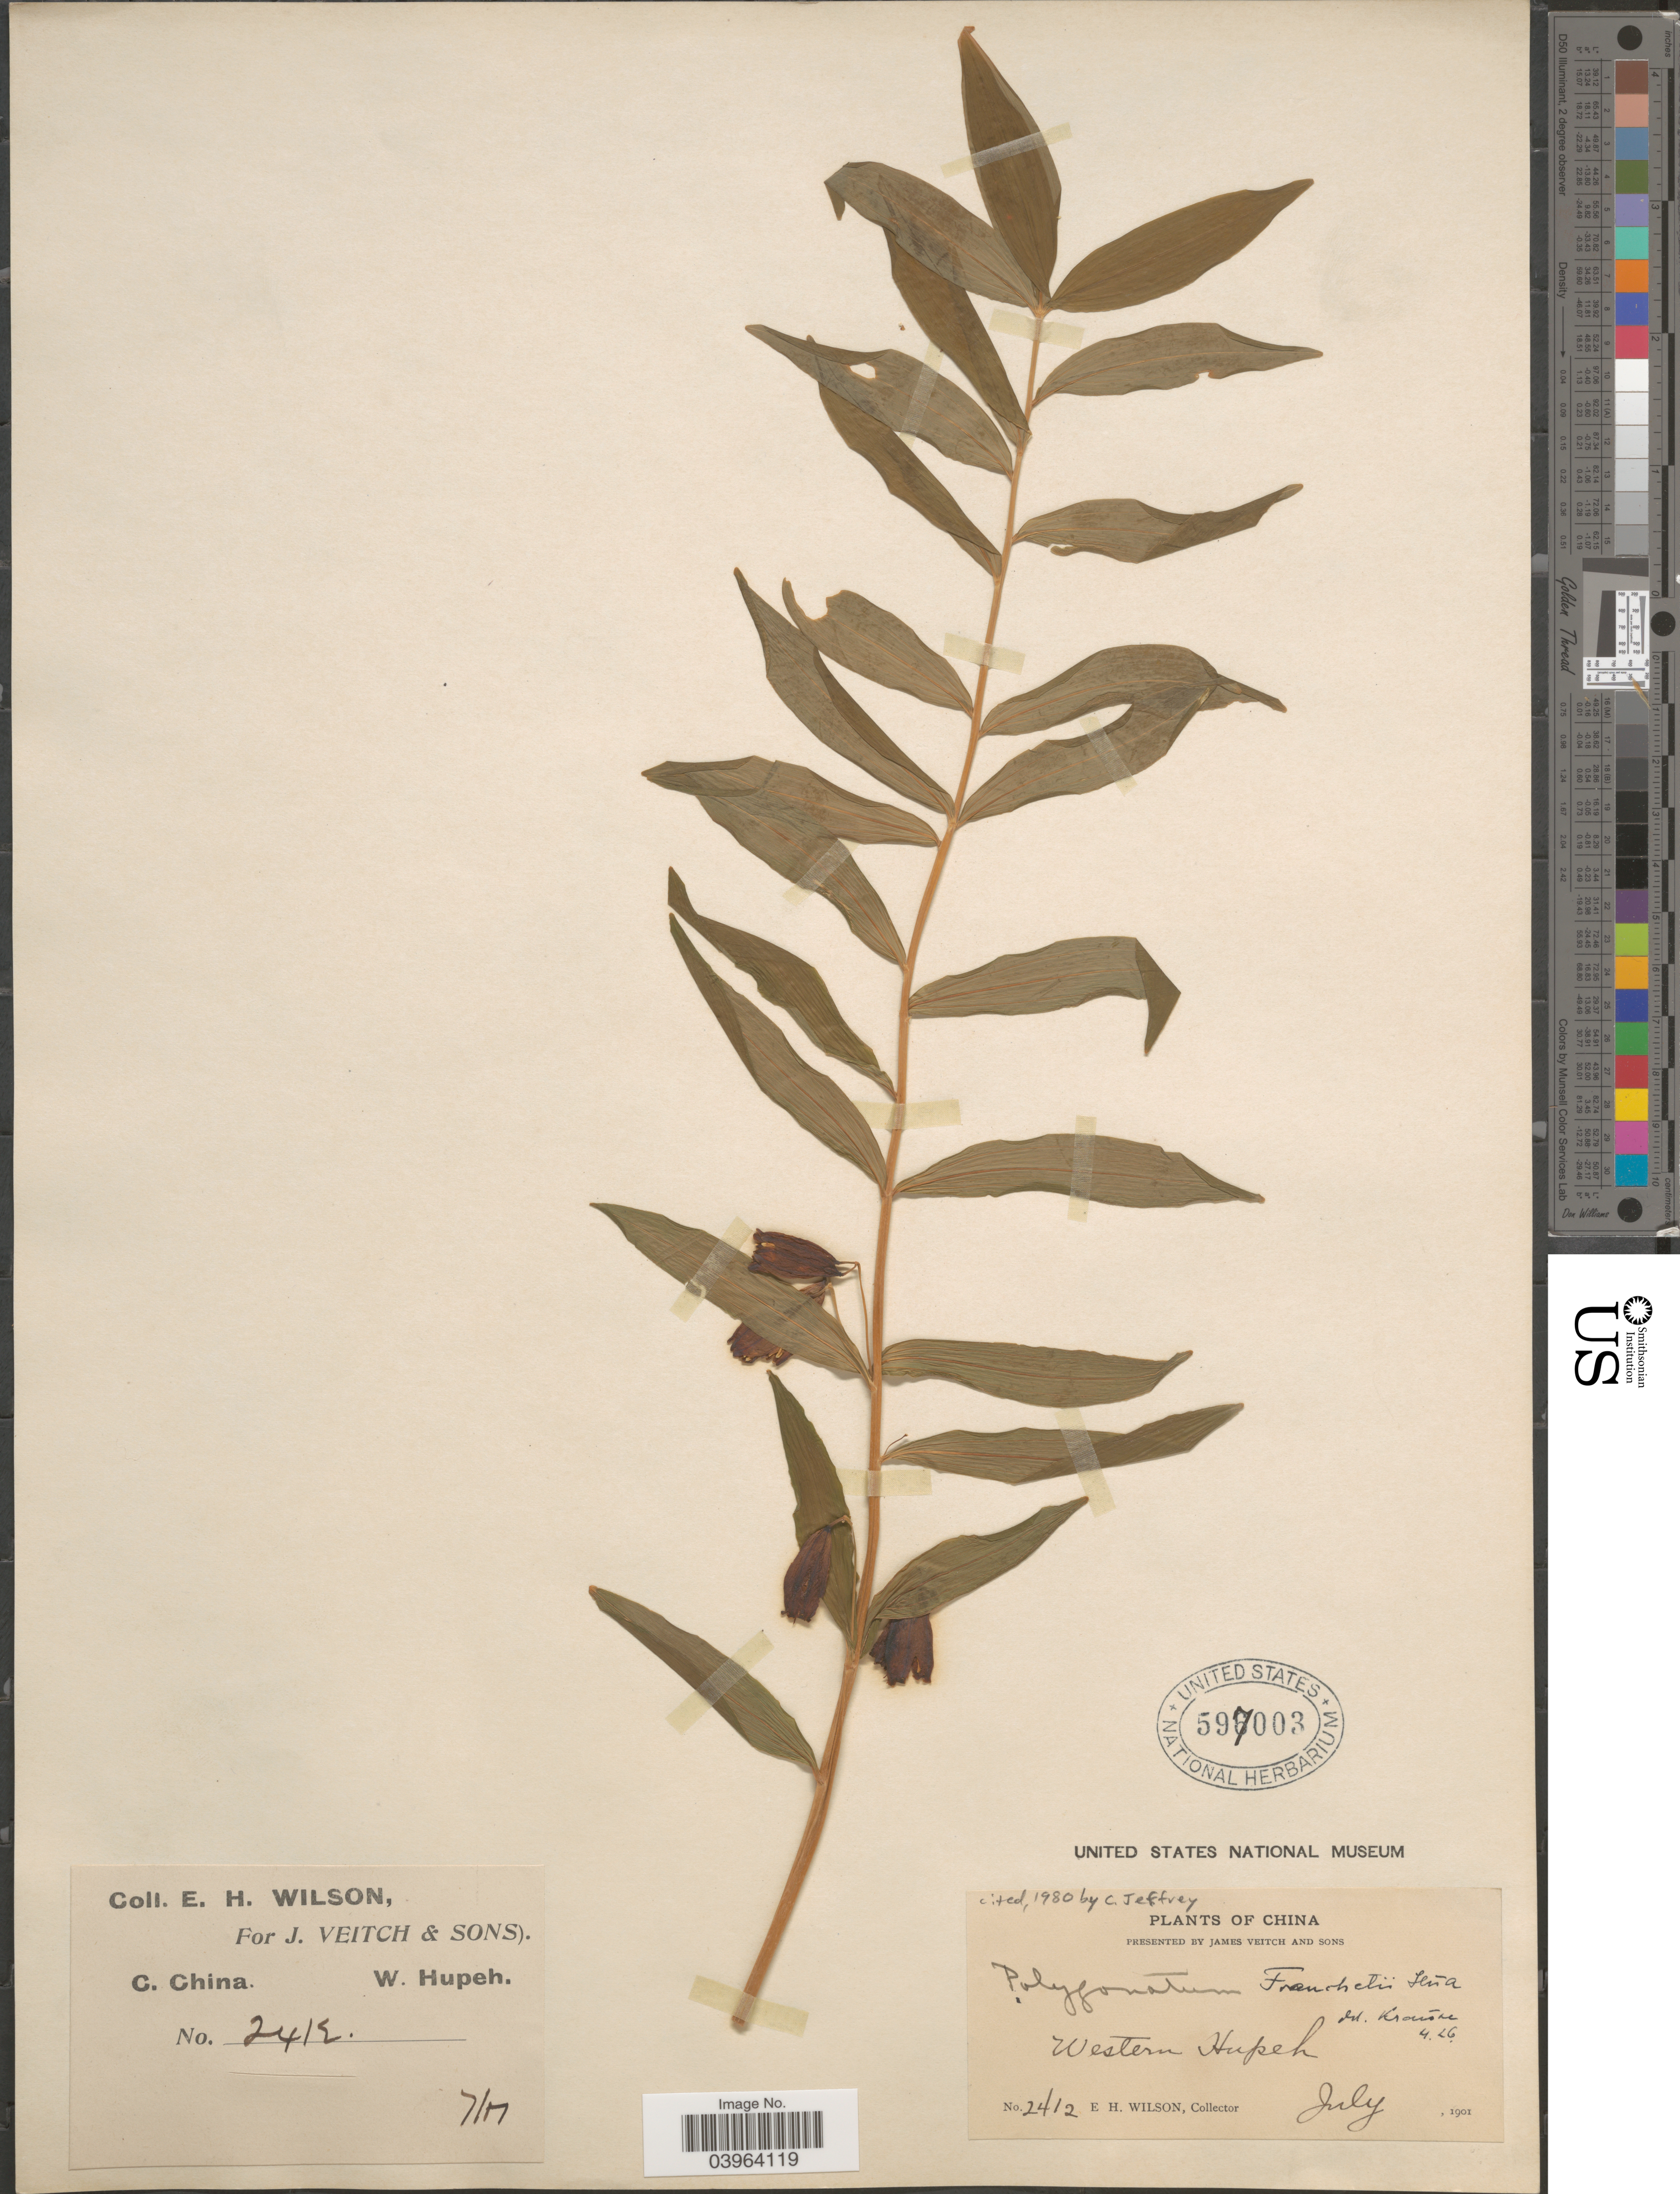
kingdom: Plantae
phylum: Tracheophyta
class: Liliopsida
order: Asparagales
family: Asparagaceae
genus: Polygonatum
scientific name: Polygonatum franchetii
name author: Hua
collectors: E. Wilson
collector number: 2412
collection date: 1901-07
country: China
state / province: Hubei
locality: C. China. Western Hupeh.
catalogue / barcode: US 597003